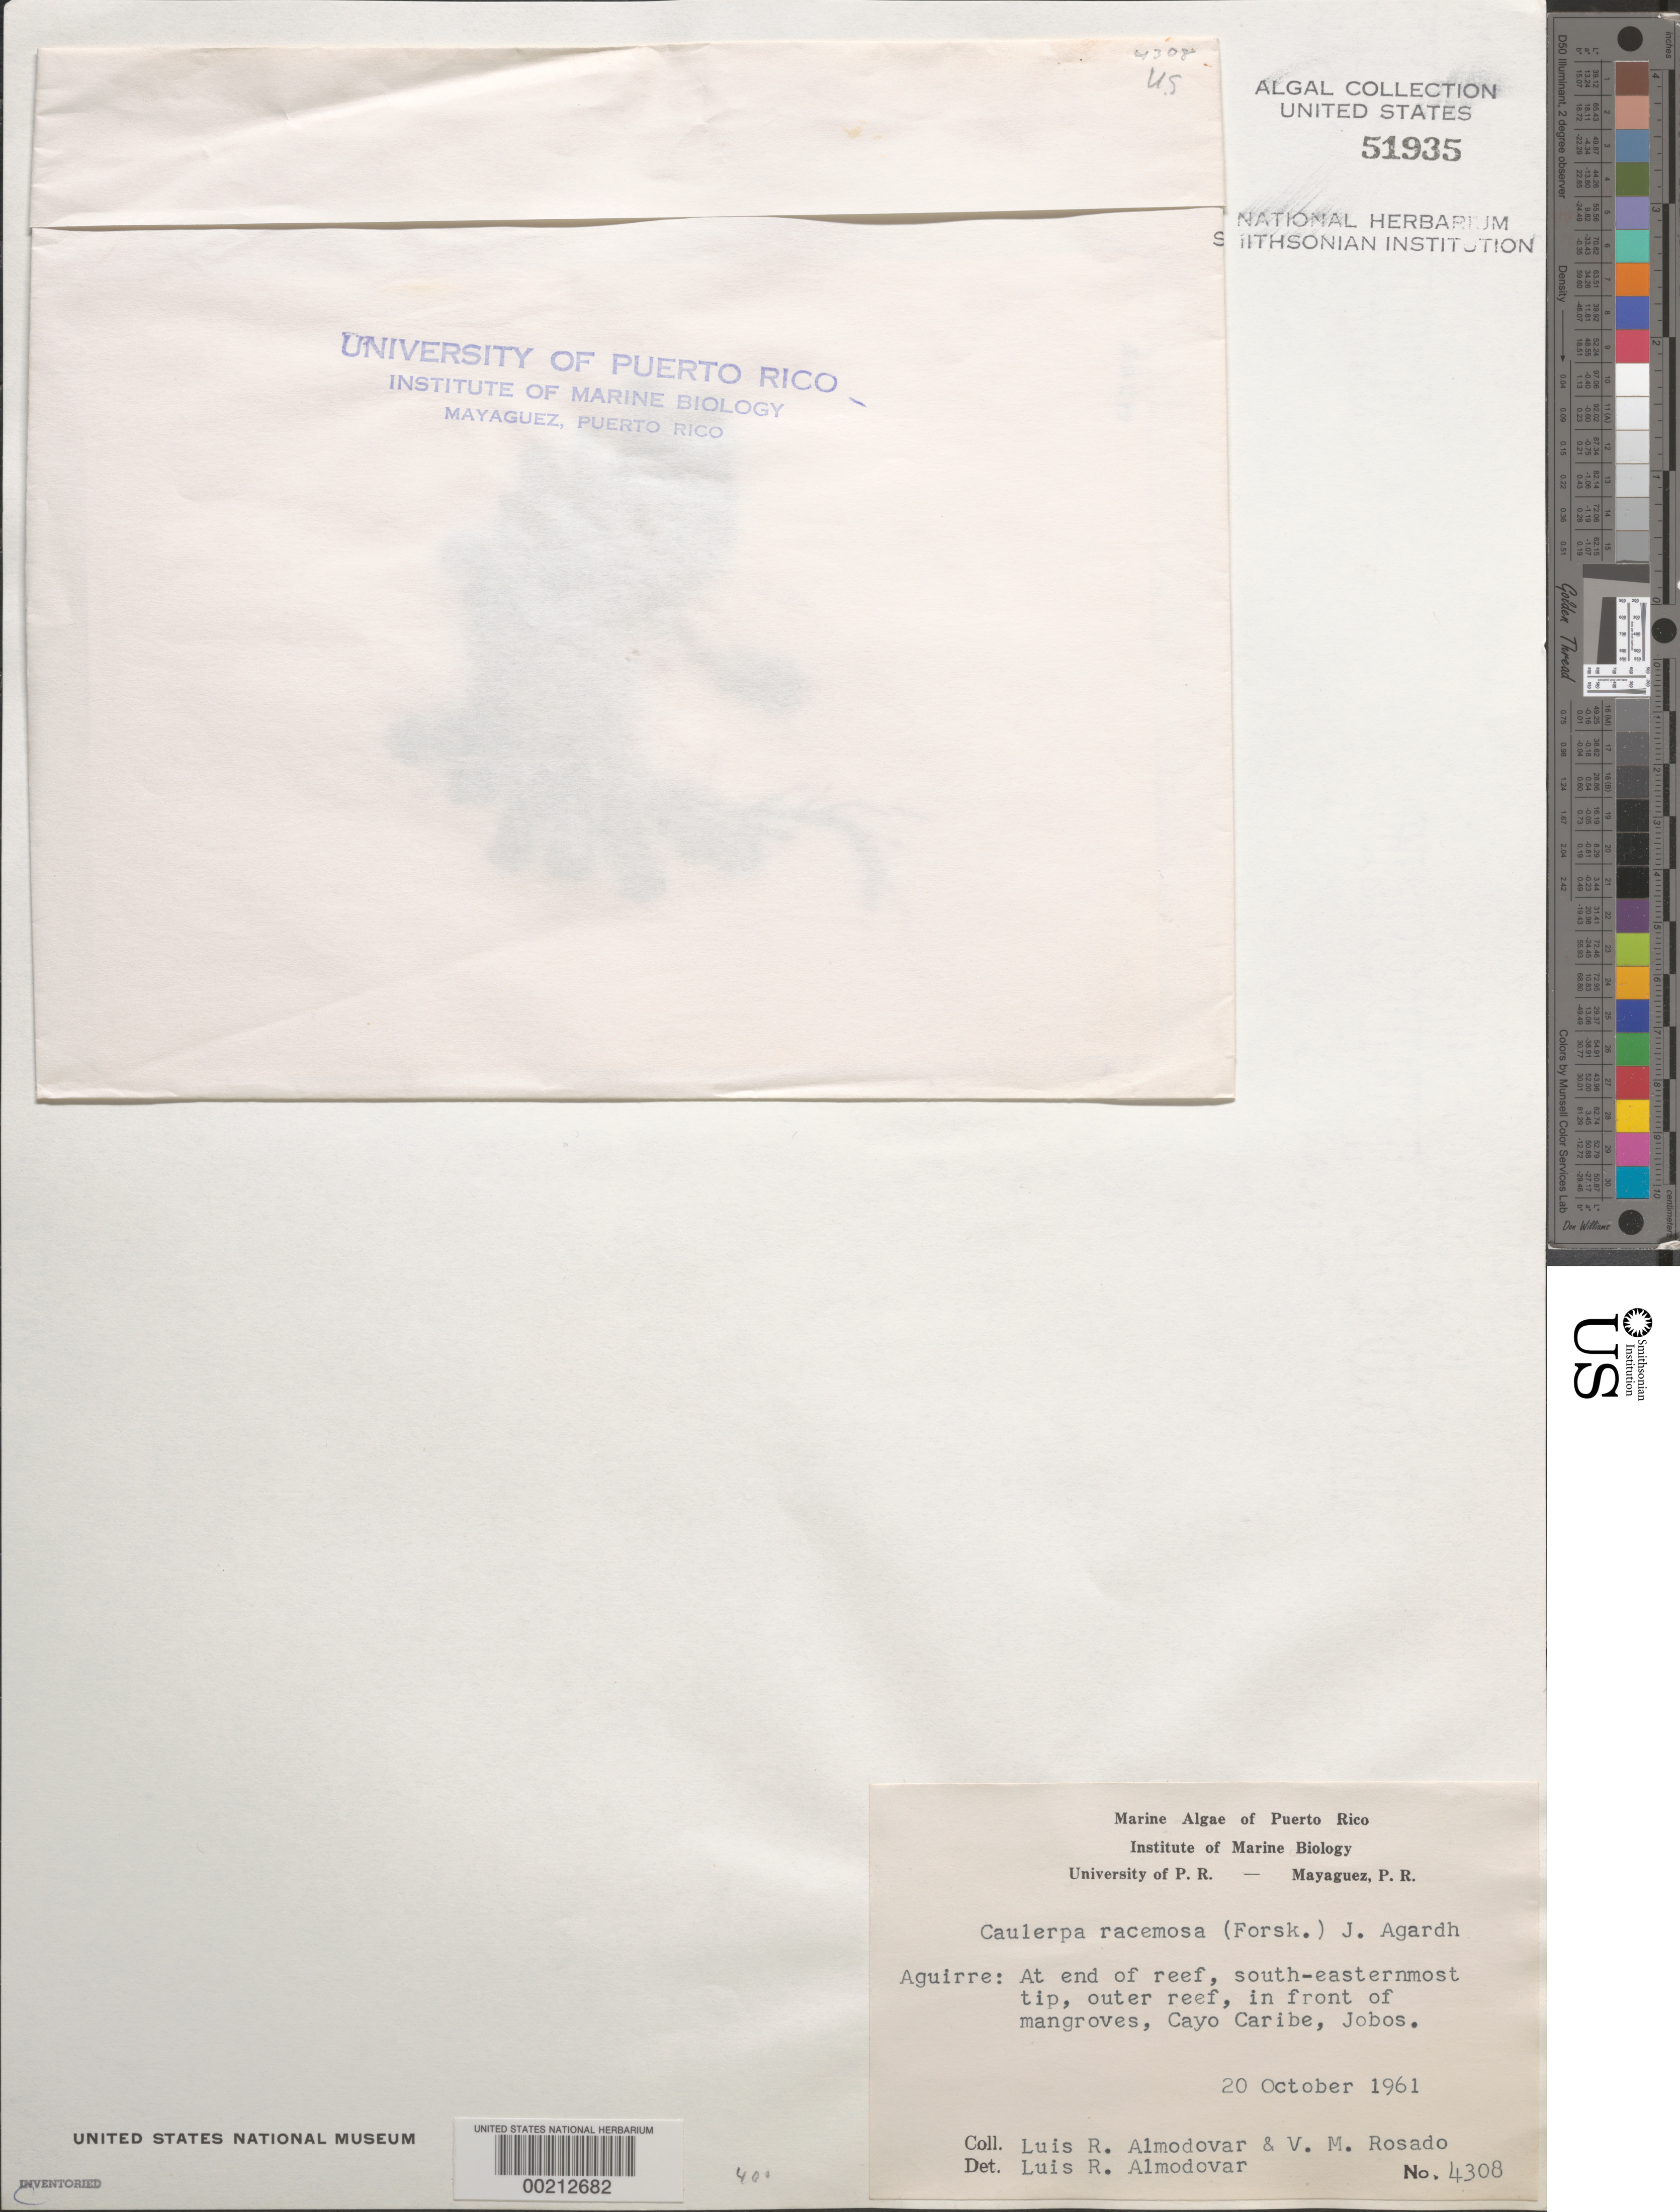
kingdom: Plantae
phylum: Chlorophyta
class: Ulvophyceae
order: Bryopsidales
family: Caulerpaceae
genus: Caulerpa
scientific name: Caulerpa racemosa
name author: (Forssk.) J. Agardh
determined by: Almodovar, L. R.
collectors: L. Almodovar & V. Rosado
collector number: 4308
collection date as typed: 20 Oct 1961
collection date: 1961-10-20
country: Puerto Rico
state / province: Guayama / Salinas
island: Cayo Caribe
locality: Aguirre, Jobos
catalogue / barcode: US 51935